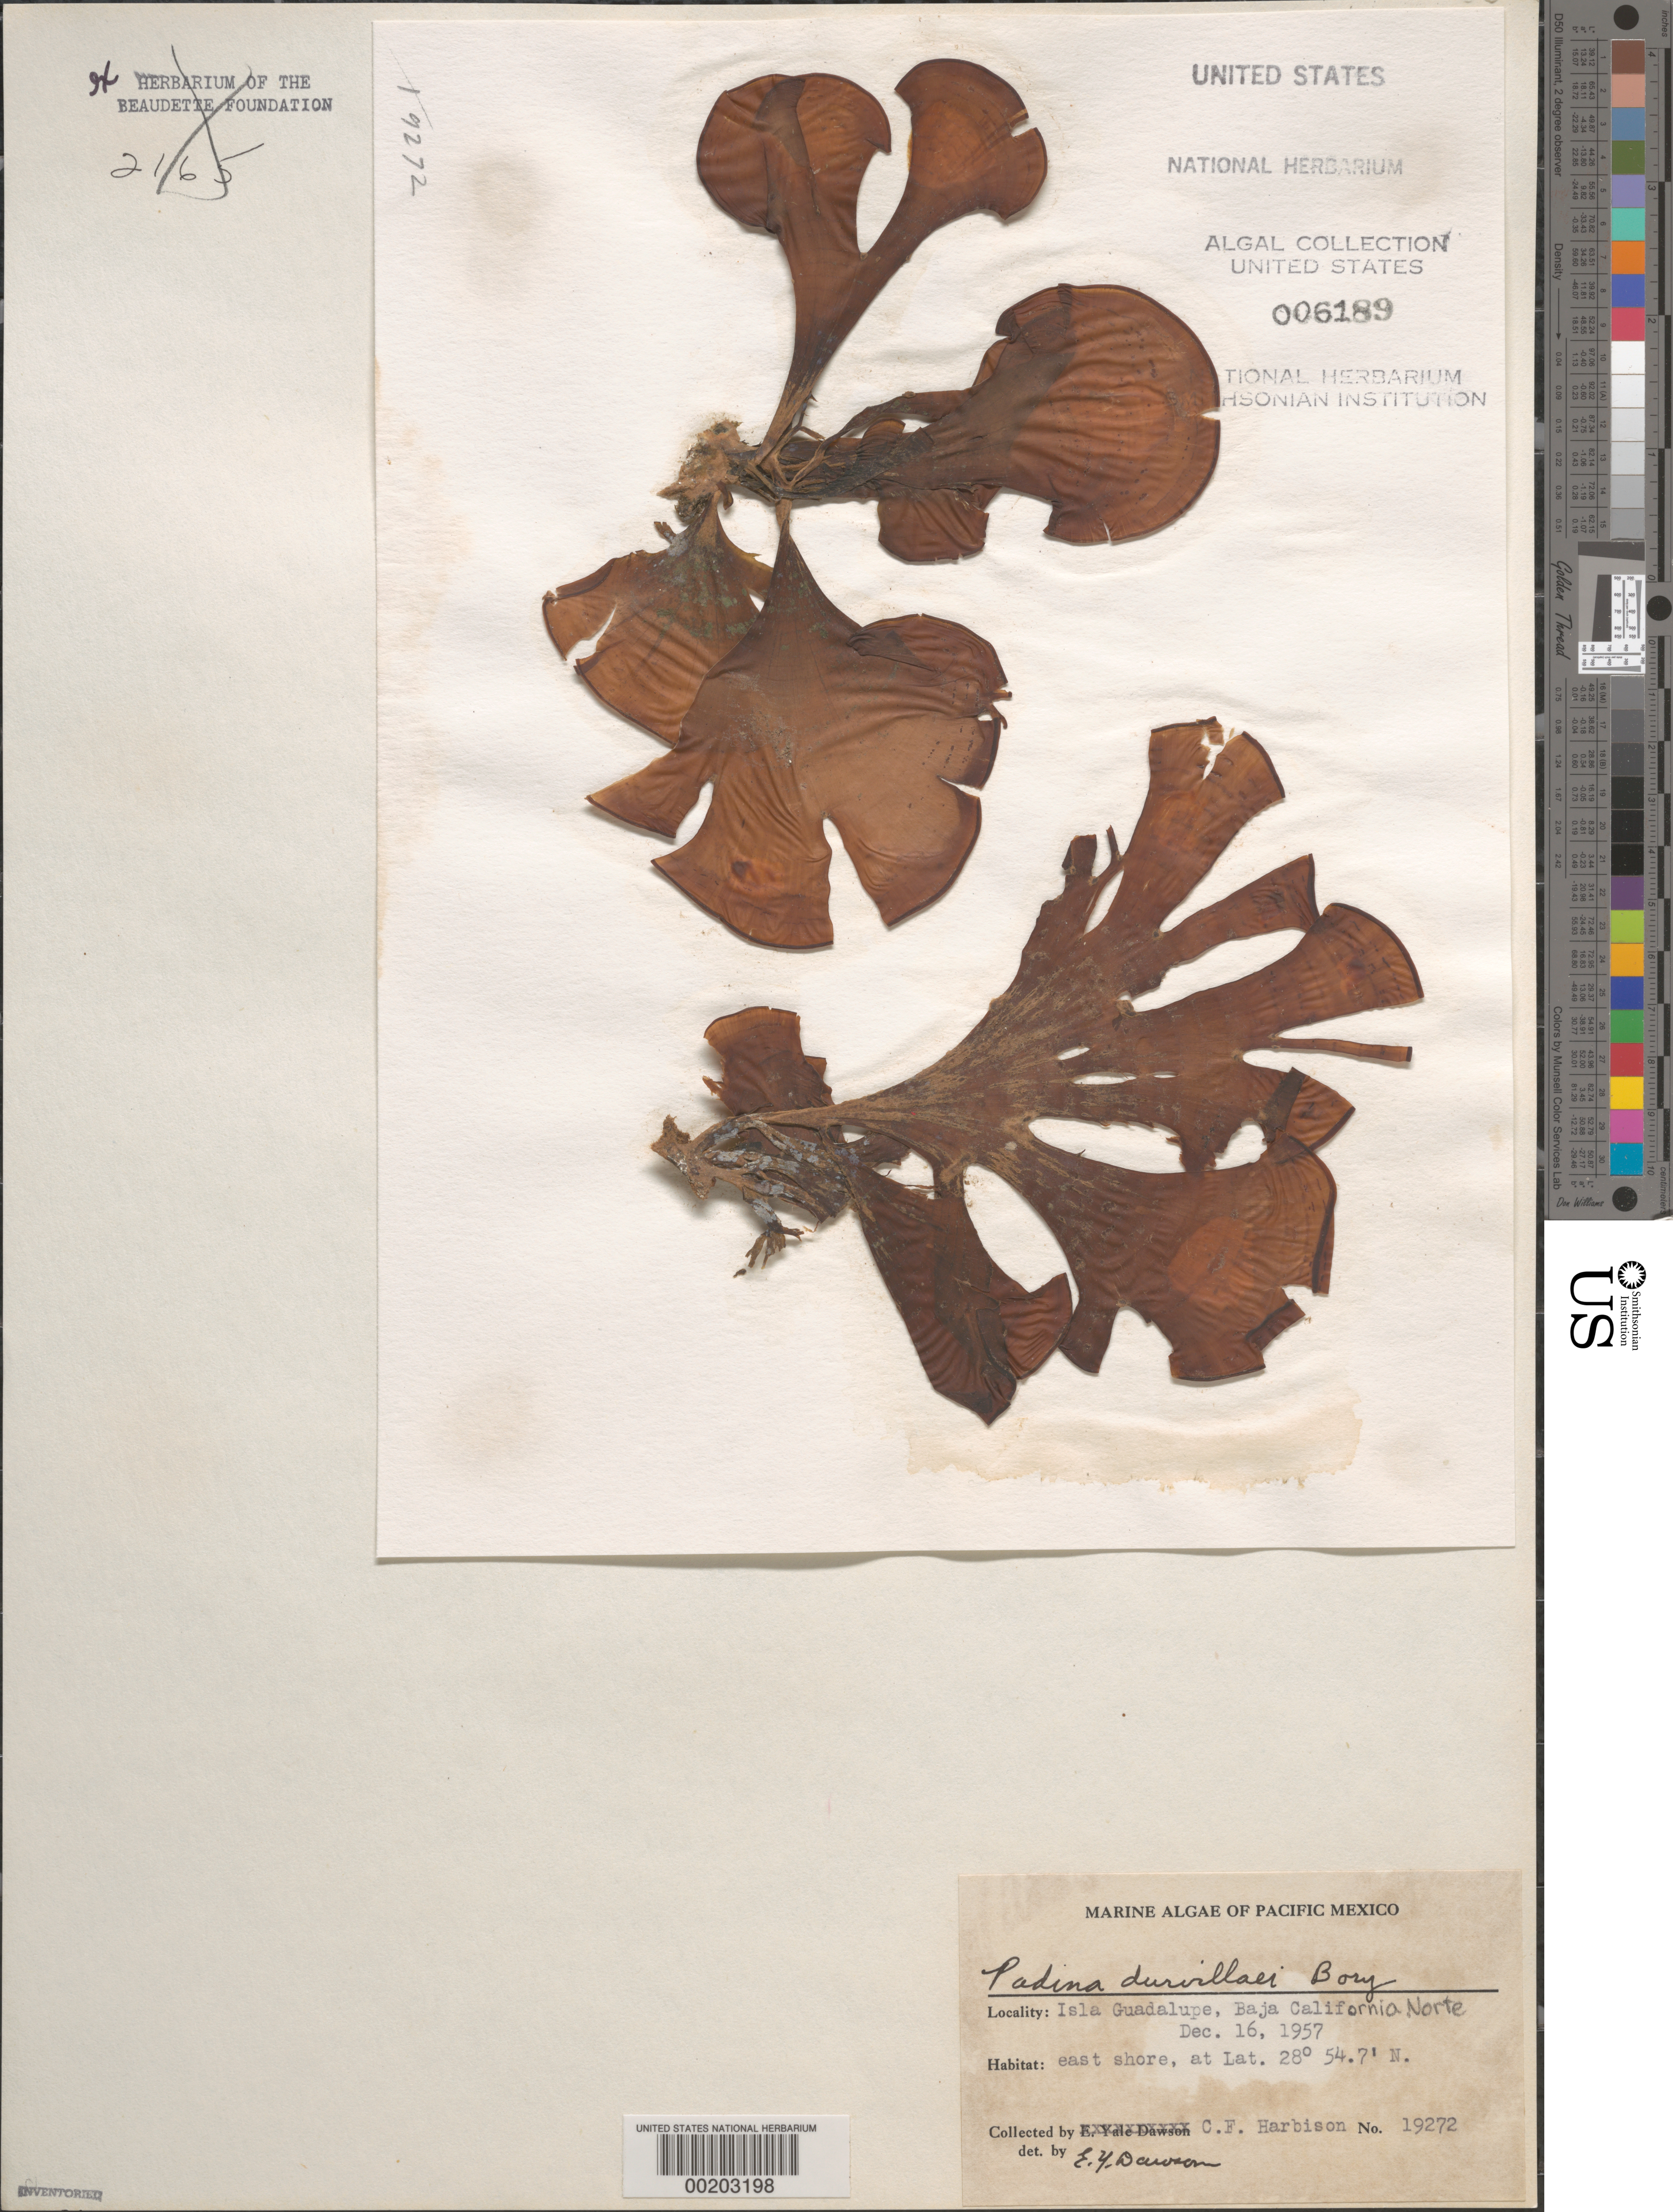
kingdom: Chromista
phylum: Ochrophyta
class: Phaeophyceae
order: Dictyotales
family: Dictyotaceae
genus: Padina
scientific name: Padina durvillaei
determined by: Dawson, E. Y.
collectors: C. F. Harbison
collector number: EYD 19272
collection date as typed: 16 Dec 1957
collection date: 1957-12-16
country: Mexico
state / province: Baja California Norte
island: Isla Guadalupe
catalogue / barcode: US 6189